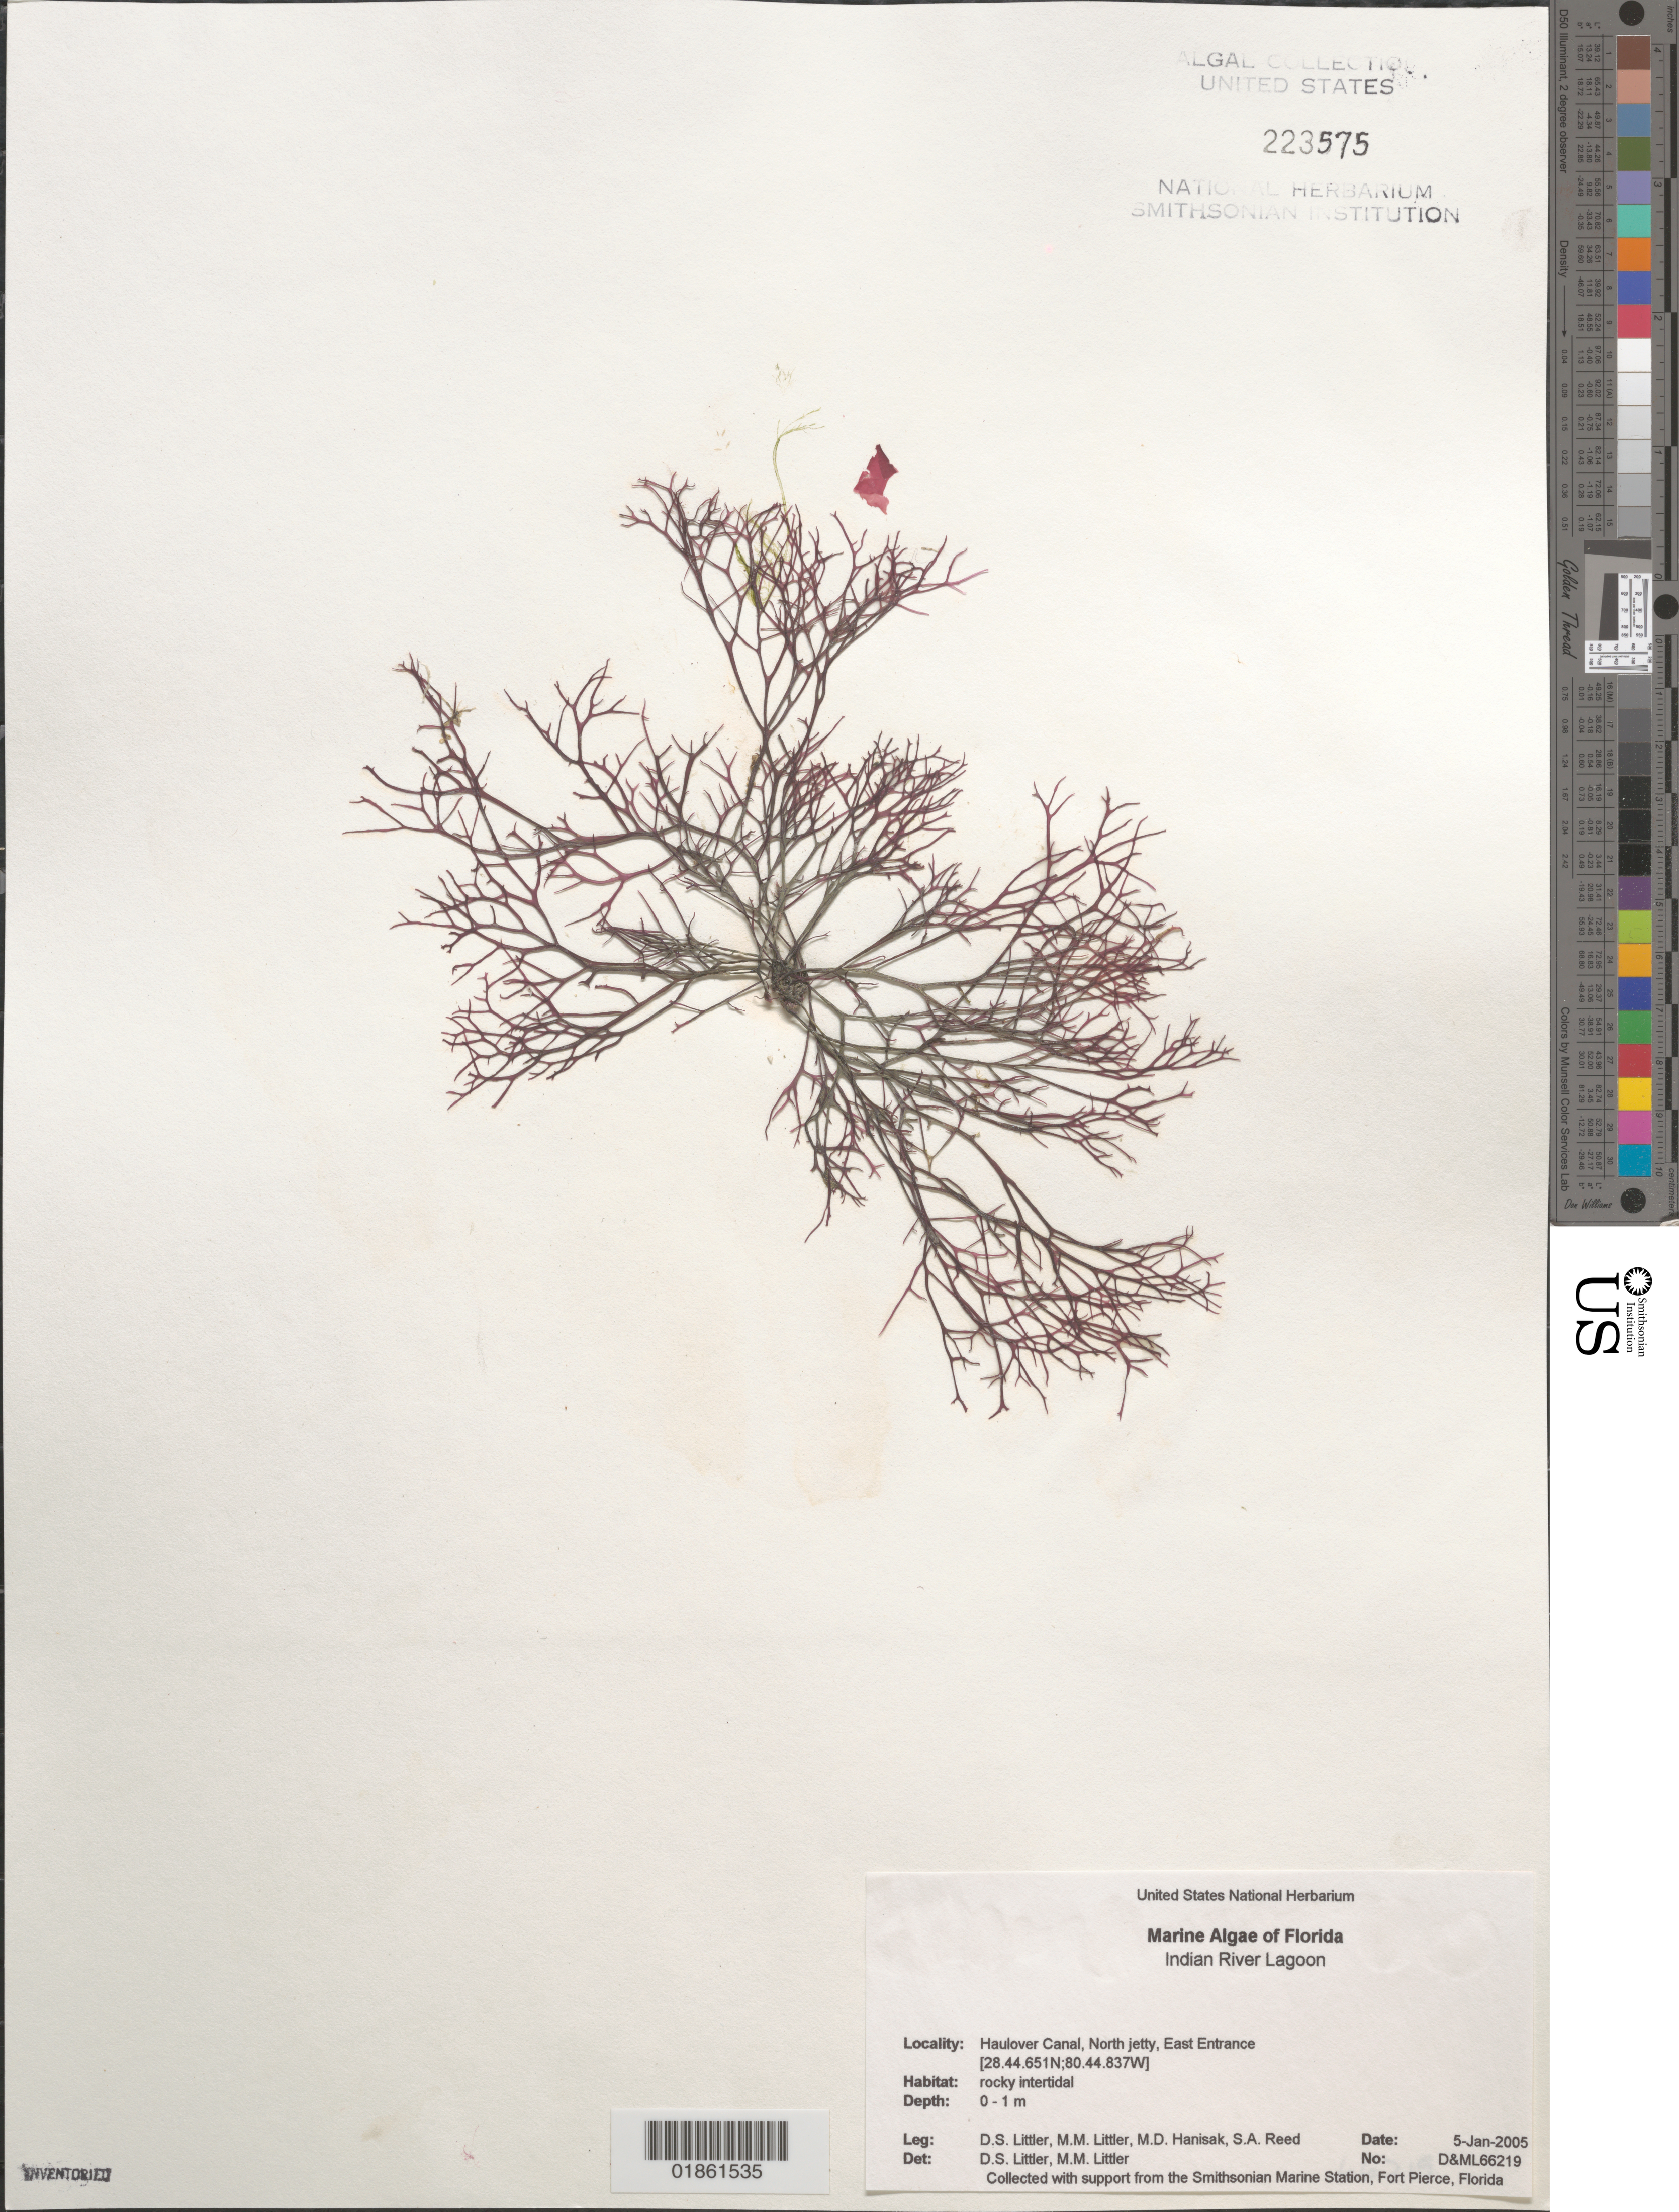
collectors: D. S. Littler, M. Hanisak & S. Reed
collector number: D&ML66219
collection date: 2005-01-05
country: United States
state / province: Florida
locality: Indian River Lagoon. Haulover Canal, North jetty, East Entrance.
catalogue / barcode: US 223575